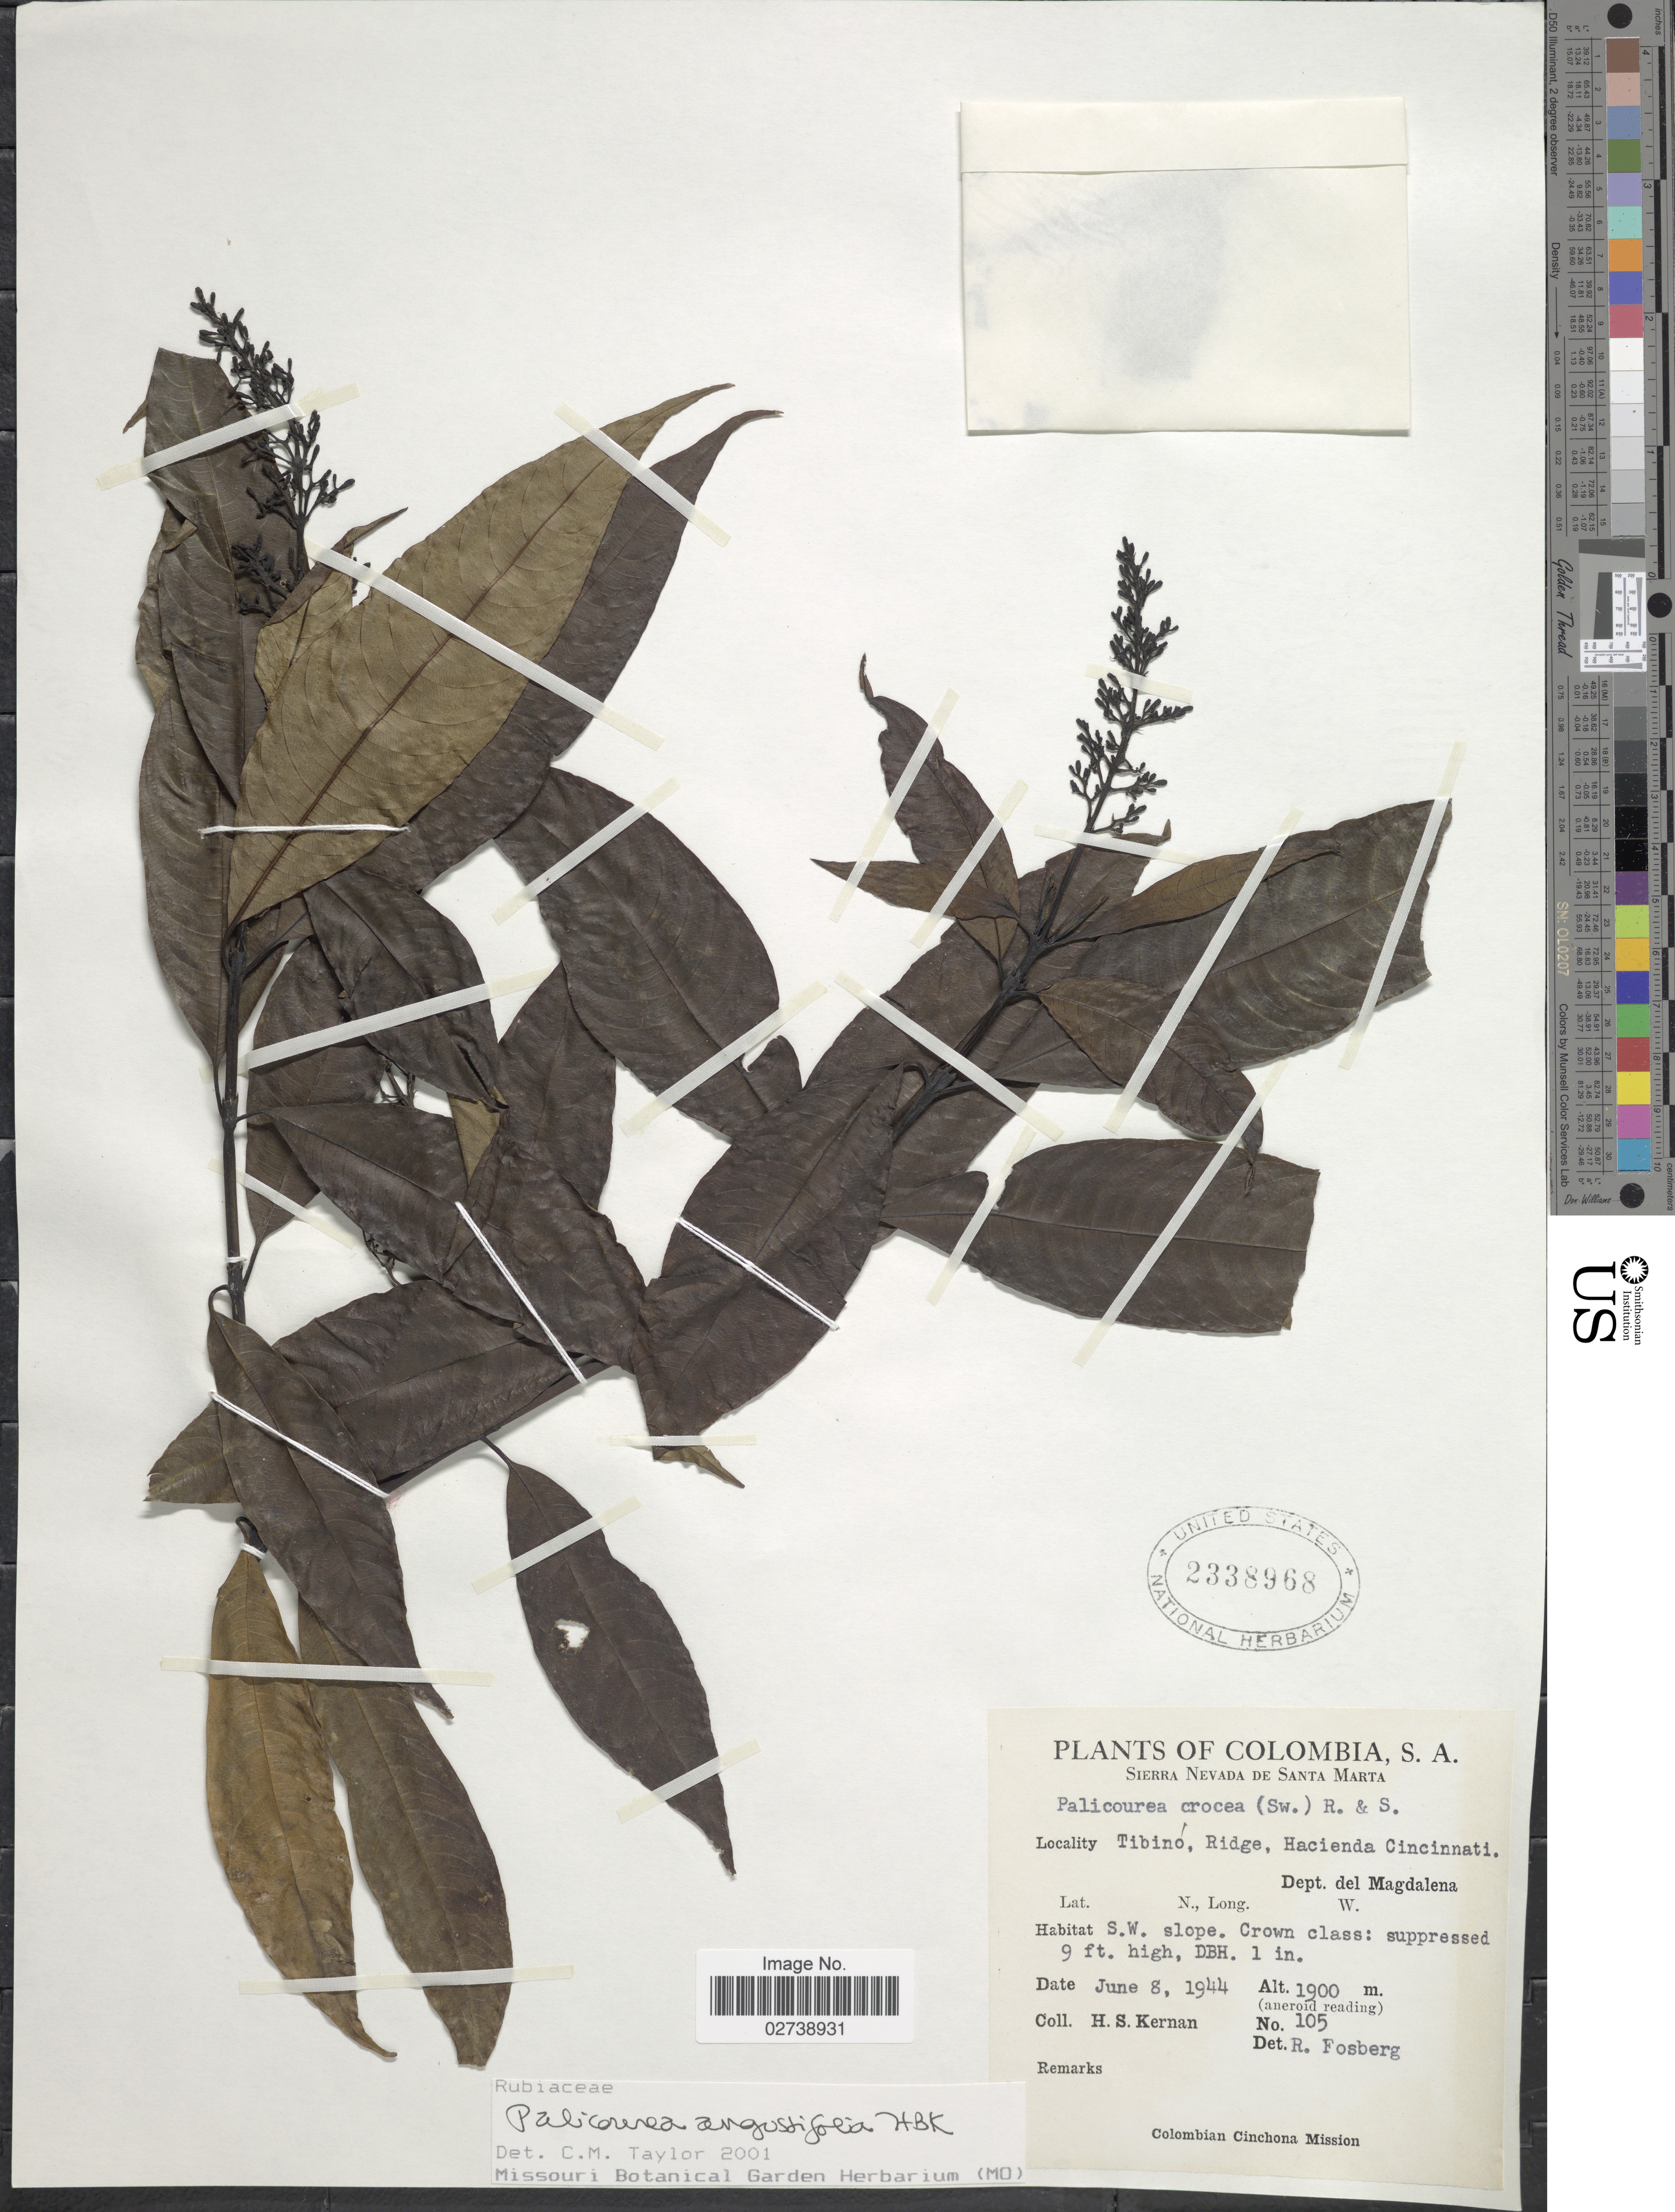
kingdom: Plantae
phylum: Tracheophyta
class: Magnoliopsida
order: Gentianales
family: Rubiaceae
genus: Palicourea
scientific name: Palicourea angustifolia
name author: Kunth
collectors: H. Kernan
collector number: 105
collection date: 1944-06-08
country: Colombia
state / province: Magdalena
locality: Sierra Nevada de Santa Marta. Tibino, Ridge Hacienda Ciccinnati, Dept. del Magdalena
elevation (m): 1900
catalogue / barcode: US 2338968